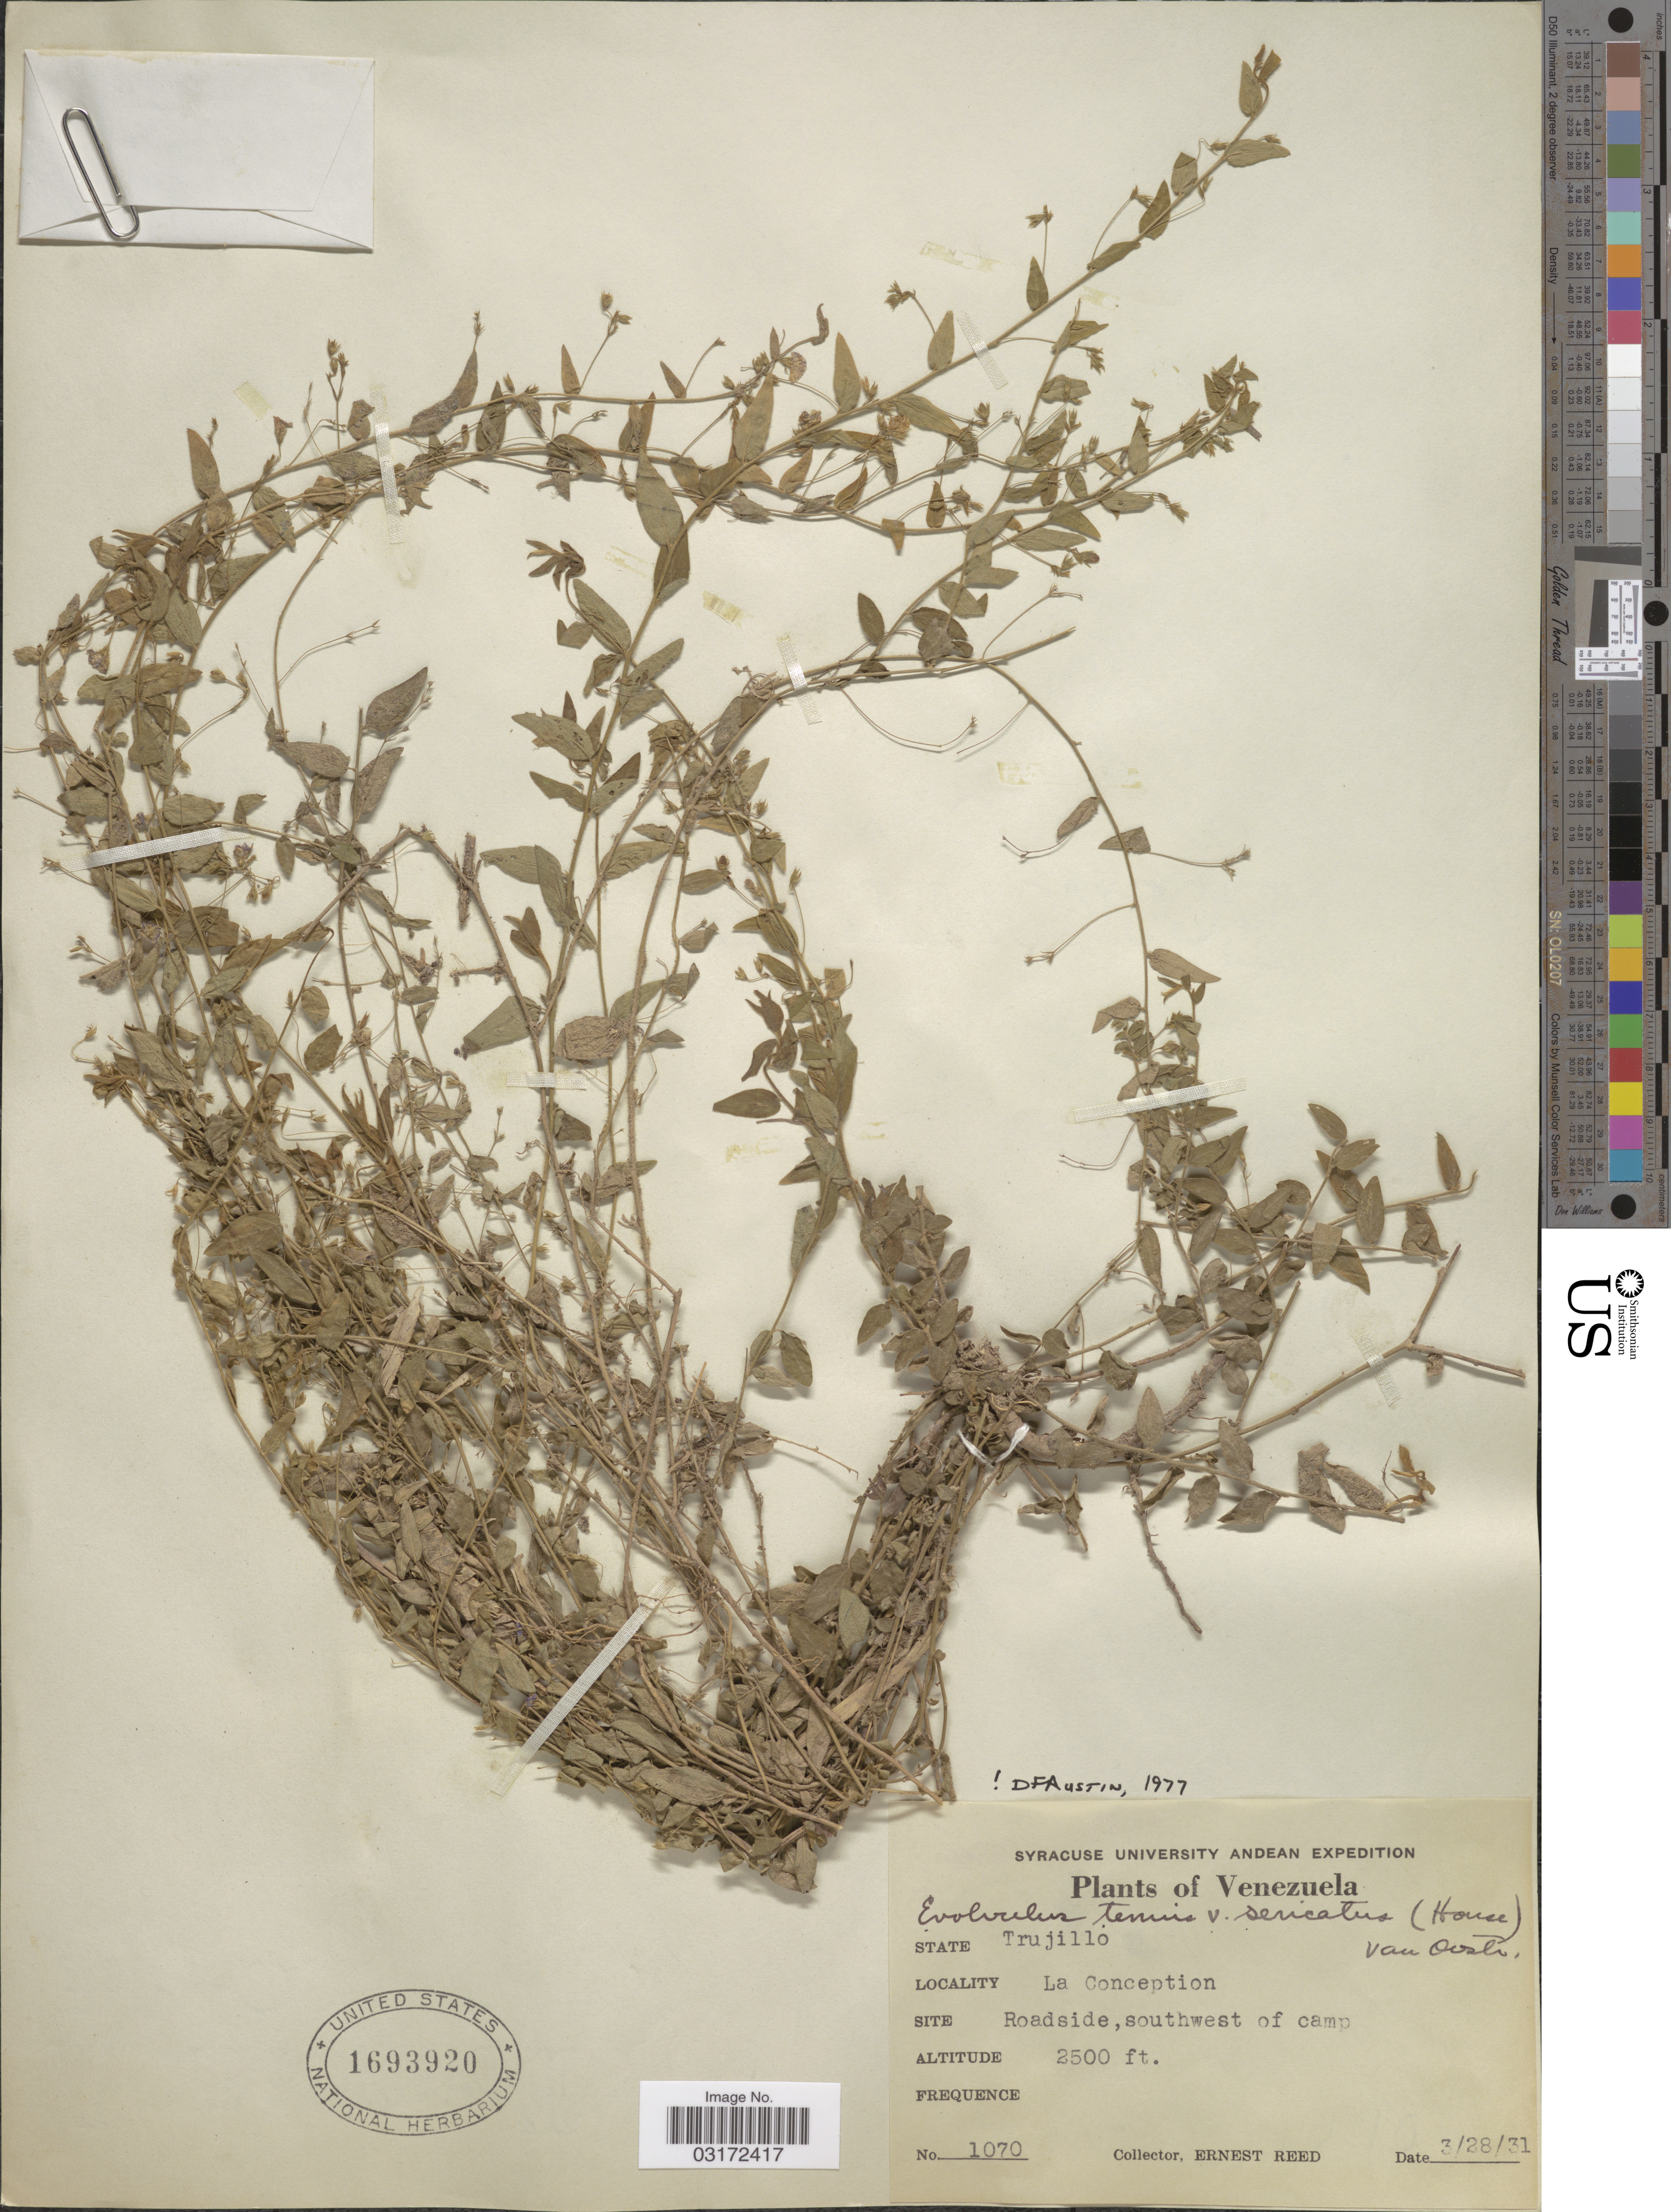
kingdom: Plantae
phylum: Tracheophyta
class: Magnoliopsida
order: Solanales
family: Convolvulaceae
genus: Evolvulus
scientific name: Evolvulus tenuis subsp. sericatus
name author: (House) Ooststr.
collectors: E. Reed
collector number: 1070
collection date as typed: Transcribed d/m/y: 28/3/31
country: Venezuela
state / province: Trujillo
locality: La Conception.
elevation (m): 762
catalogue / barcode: US 1693920